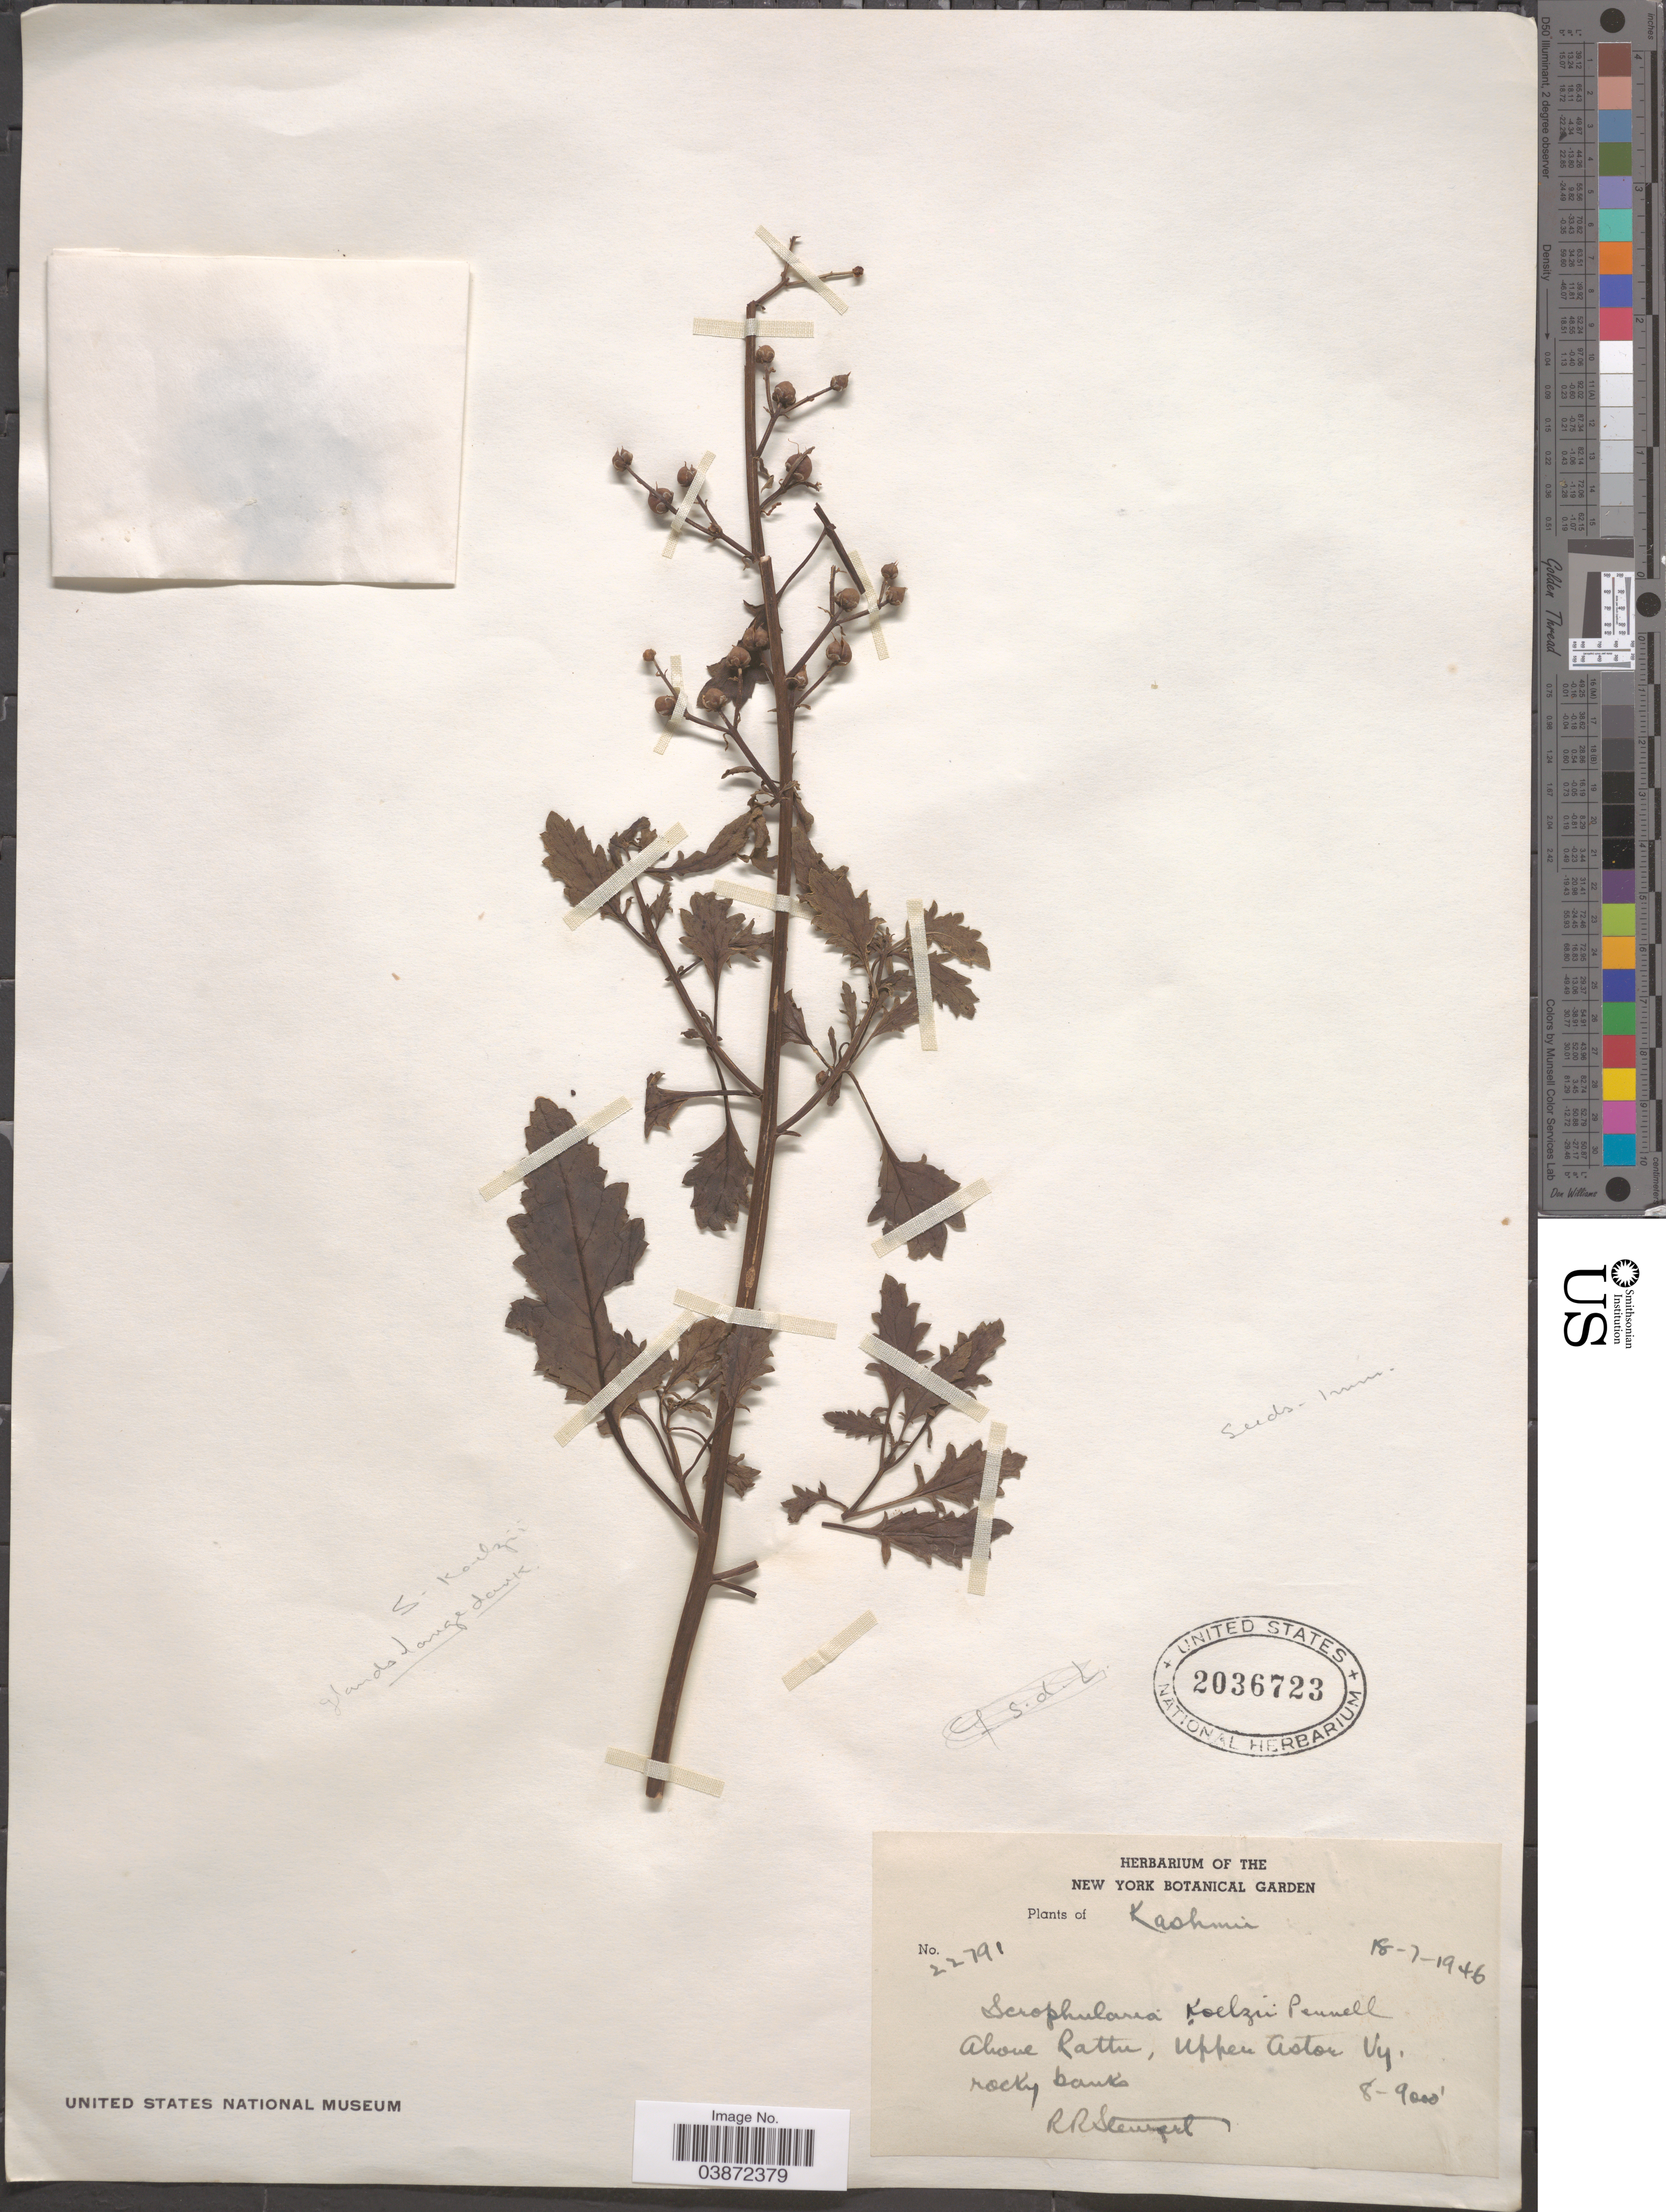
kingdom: Plantae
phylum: Tracheophyta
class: Magnoliopsida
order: Lamiales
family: Scrophulariaceae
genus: Scrophularia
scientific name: Scrophularia koelzii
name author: Pennell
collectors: R. Stewart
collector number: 22791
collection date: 1946-07-18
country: India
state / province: Jammu and Kashmir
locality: Kashmir. Above Rattu, Upper Astor Vy.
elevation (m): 2438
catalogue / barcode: US 2036723